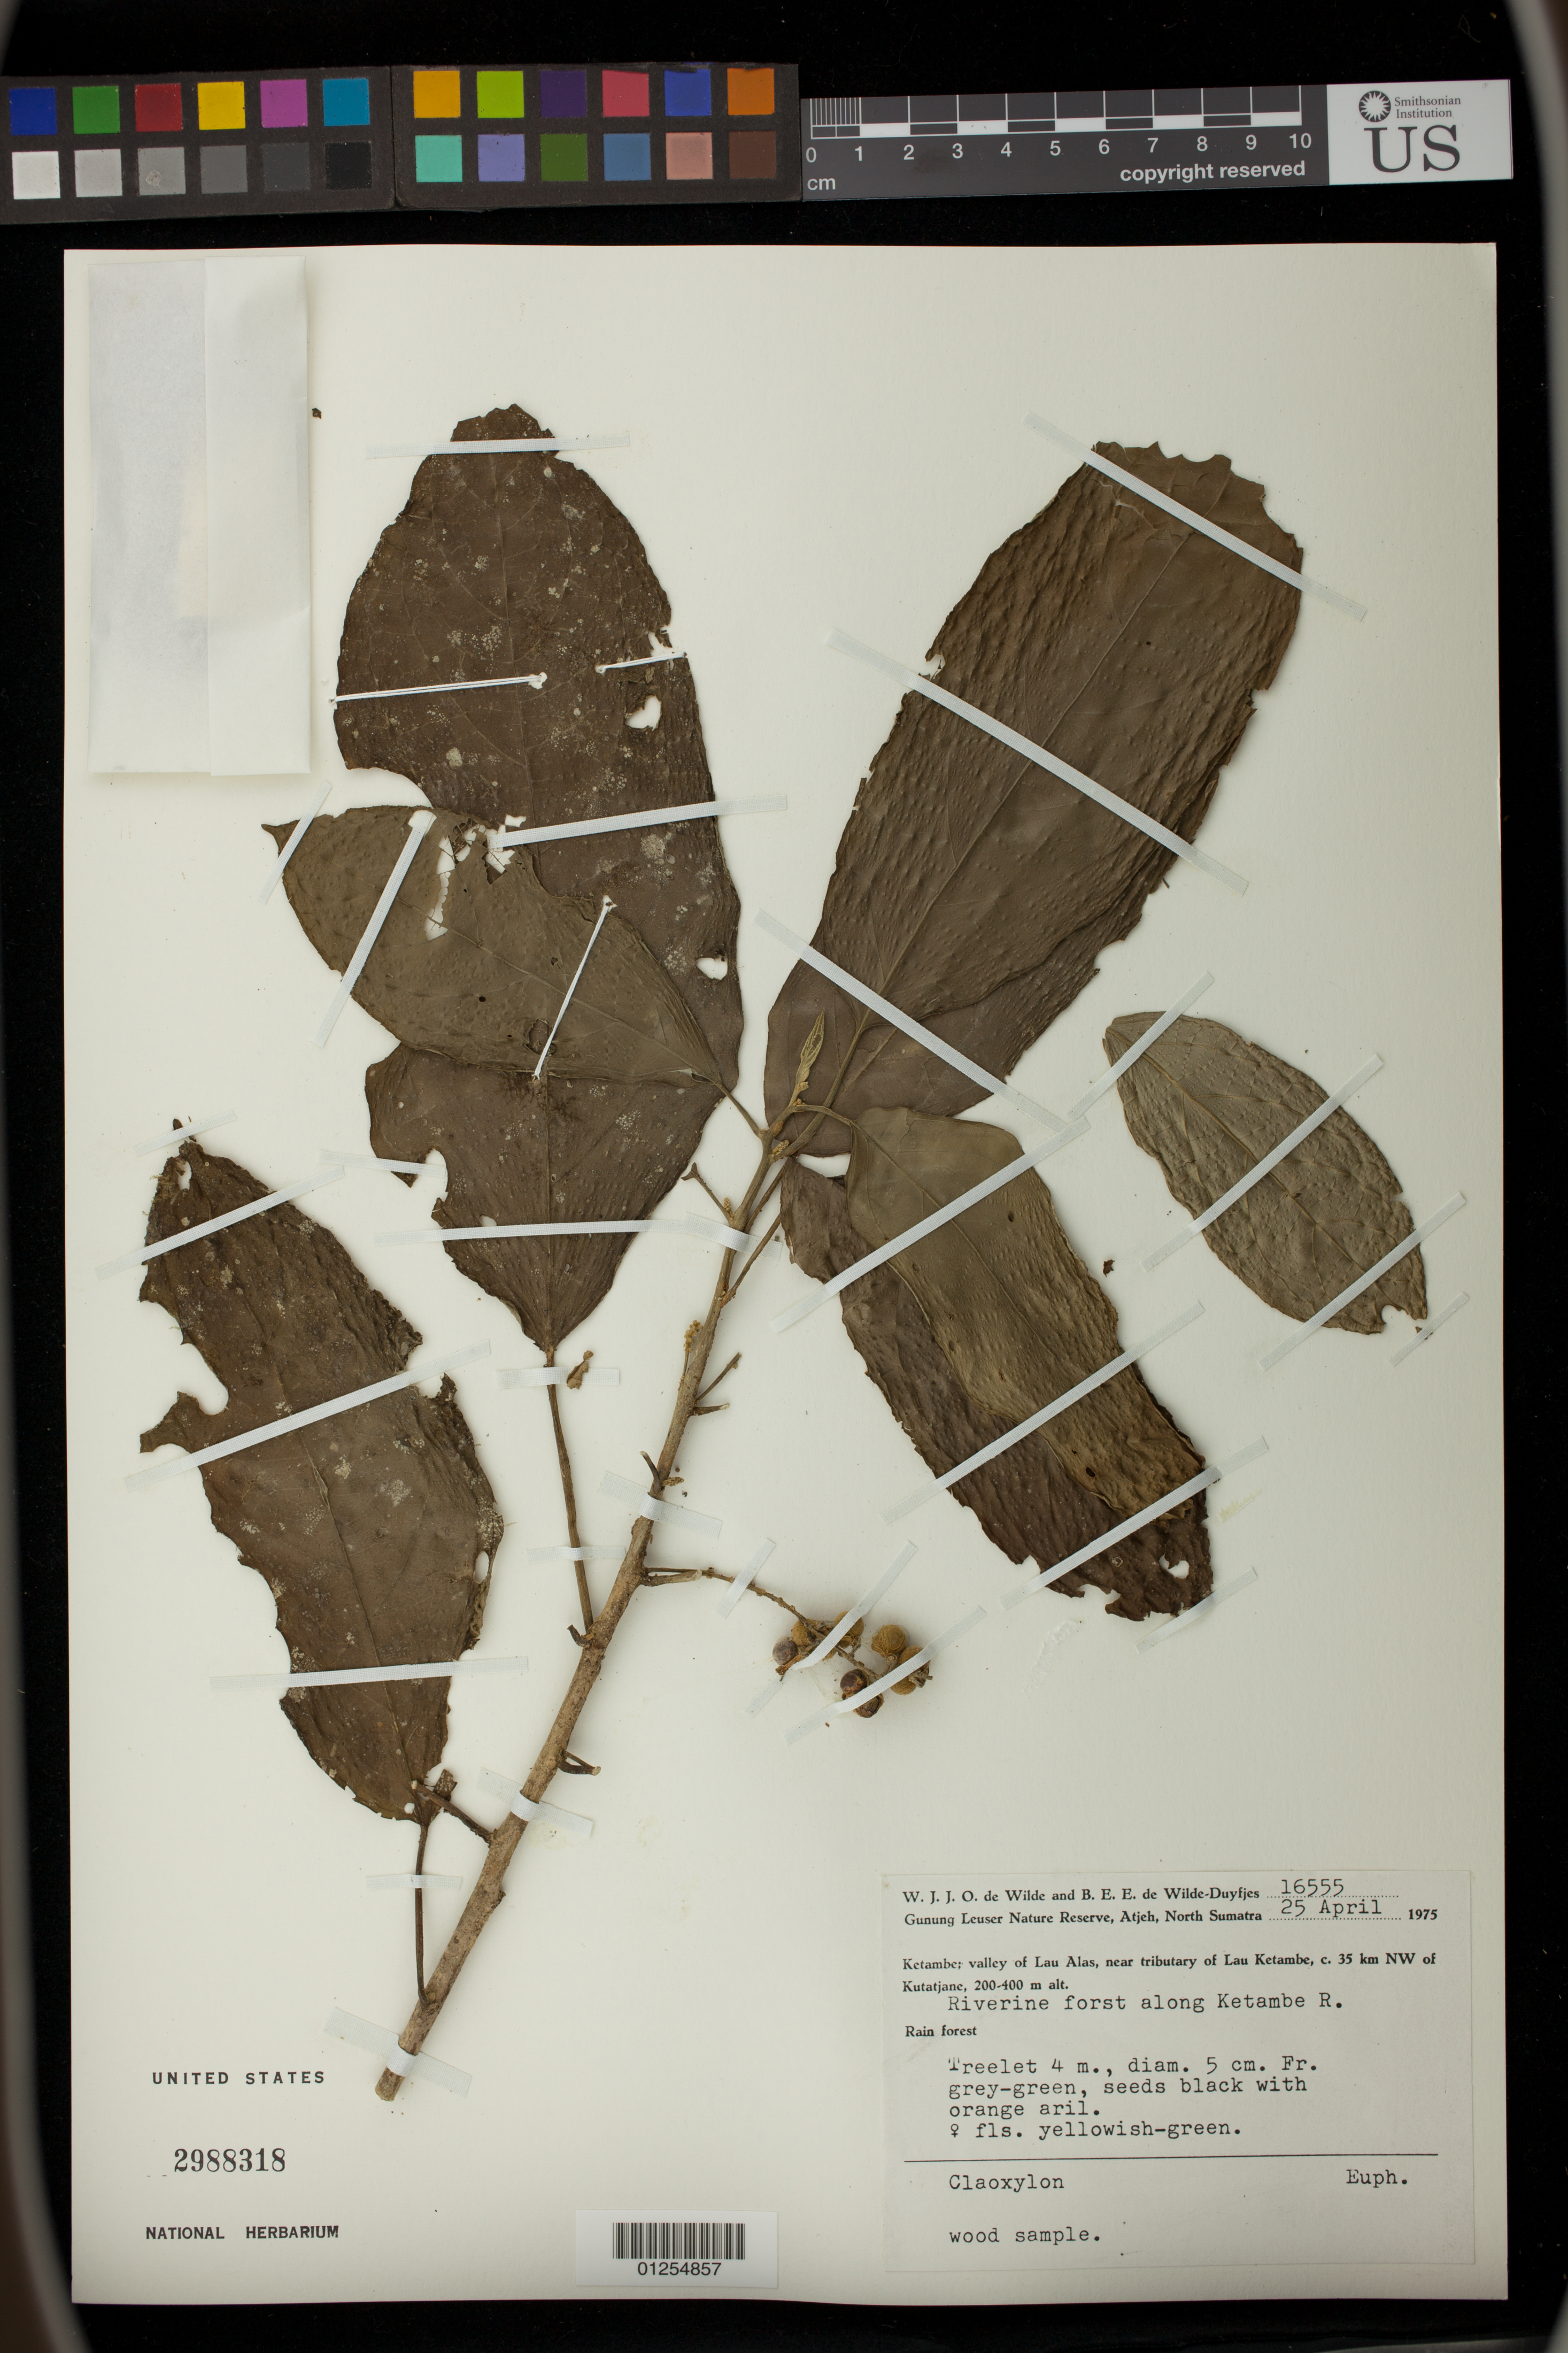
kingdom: Plantae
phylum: Tracheophyta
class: Magnoliopsida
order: Malpighiales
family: Euphorbiaceae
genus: Claoxylon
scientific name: Claoxylon sp.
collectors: W. J. de Wilde & B. E. de Wilde-Duyfjes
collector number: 16555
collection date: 1975-04-25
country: Indonesia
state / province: Sumatra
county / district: Aceh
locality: Gunung Leuser Nature Reserve,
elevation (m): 200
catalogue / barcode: US 2988318